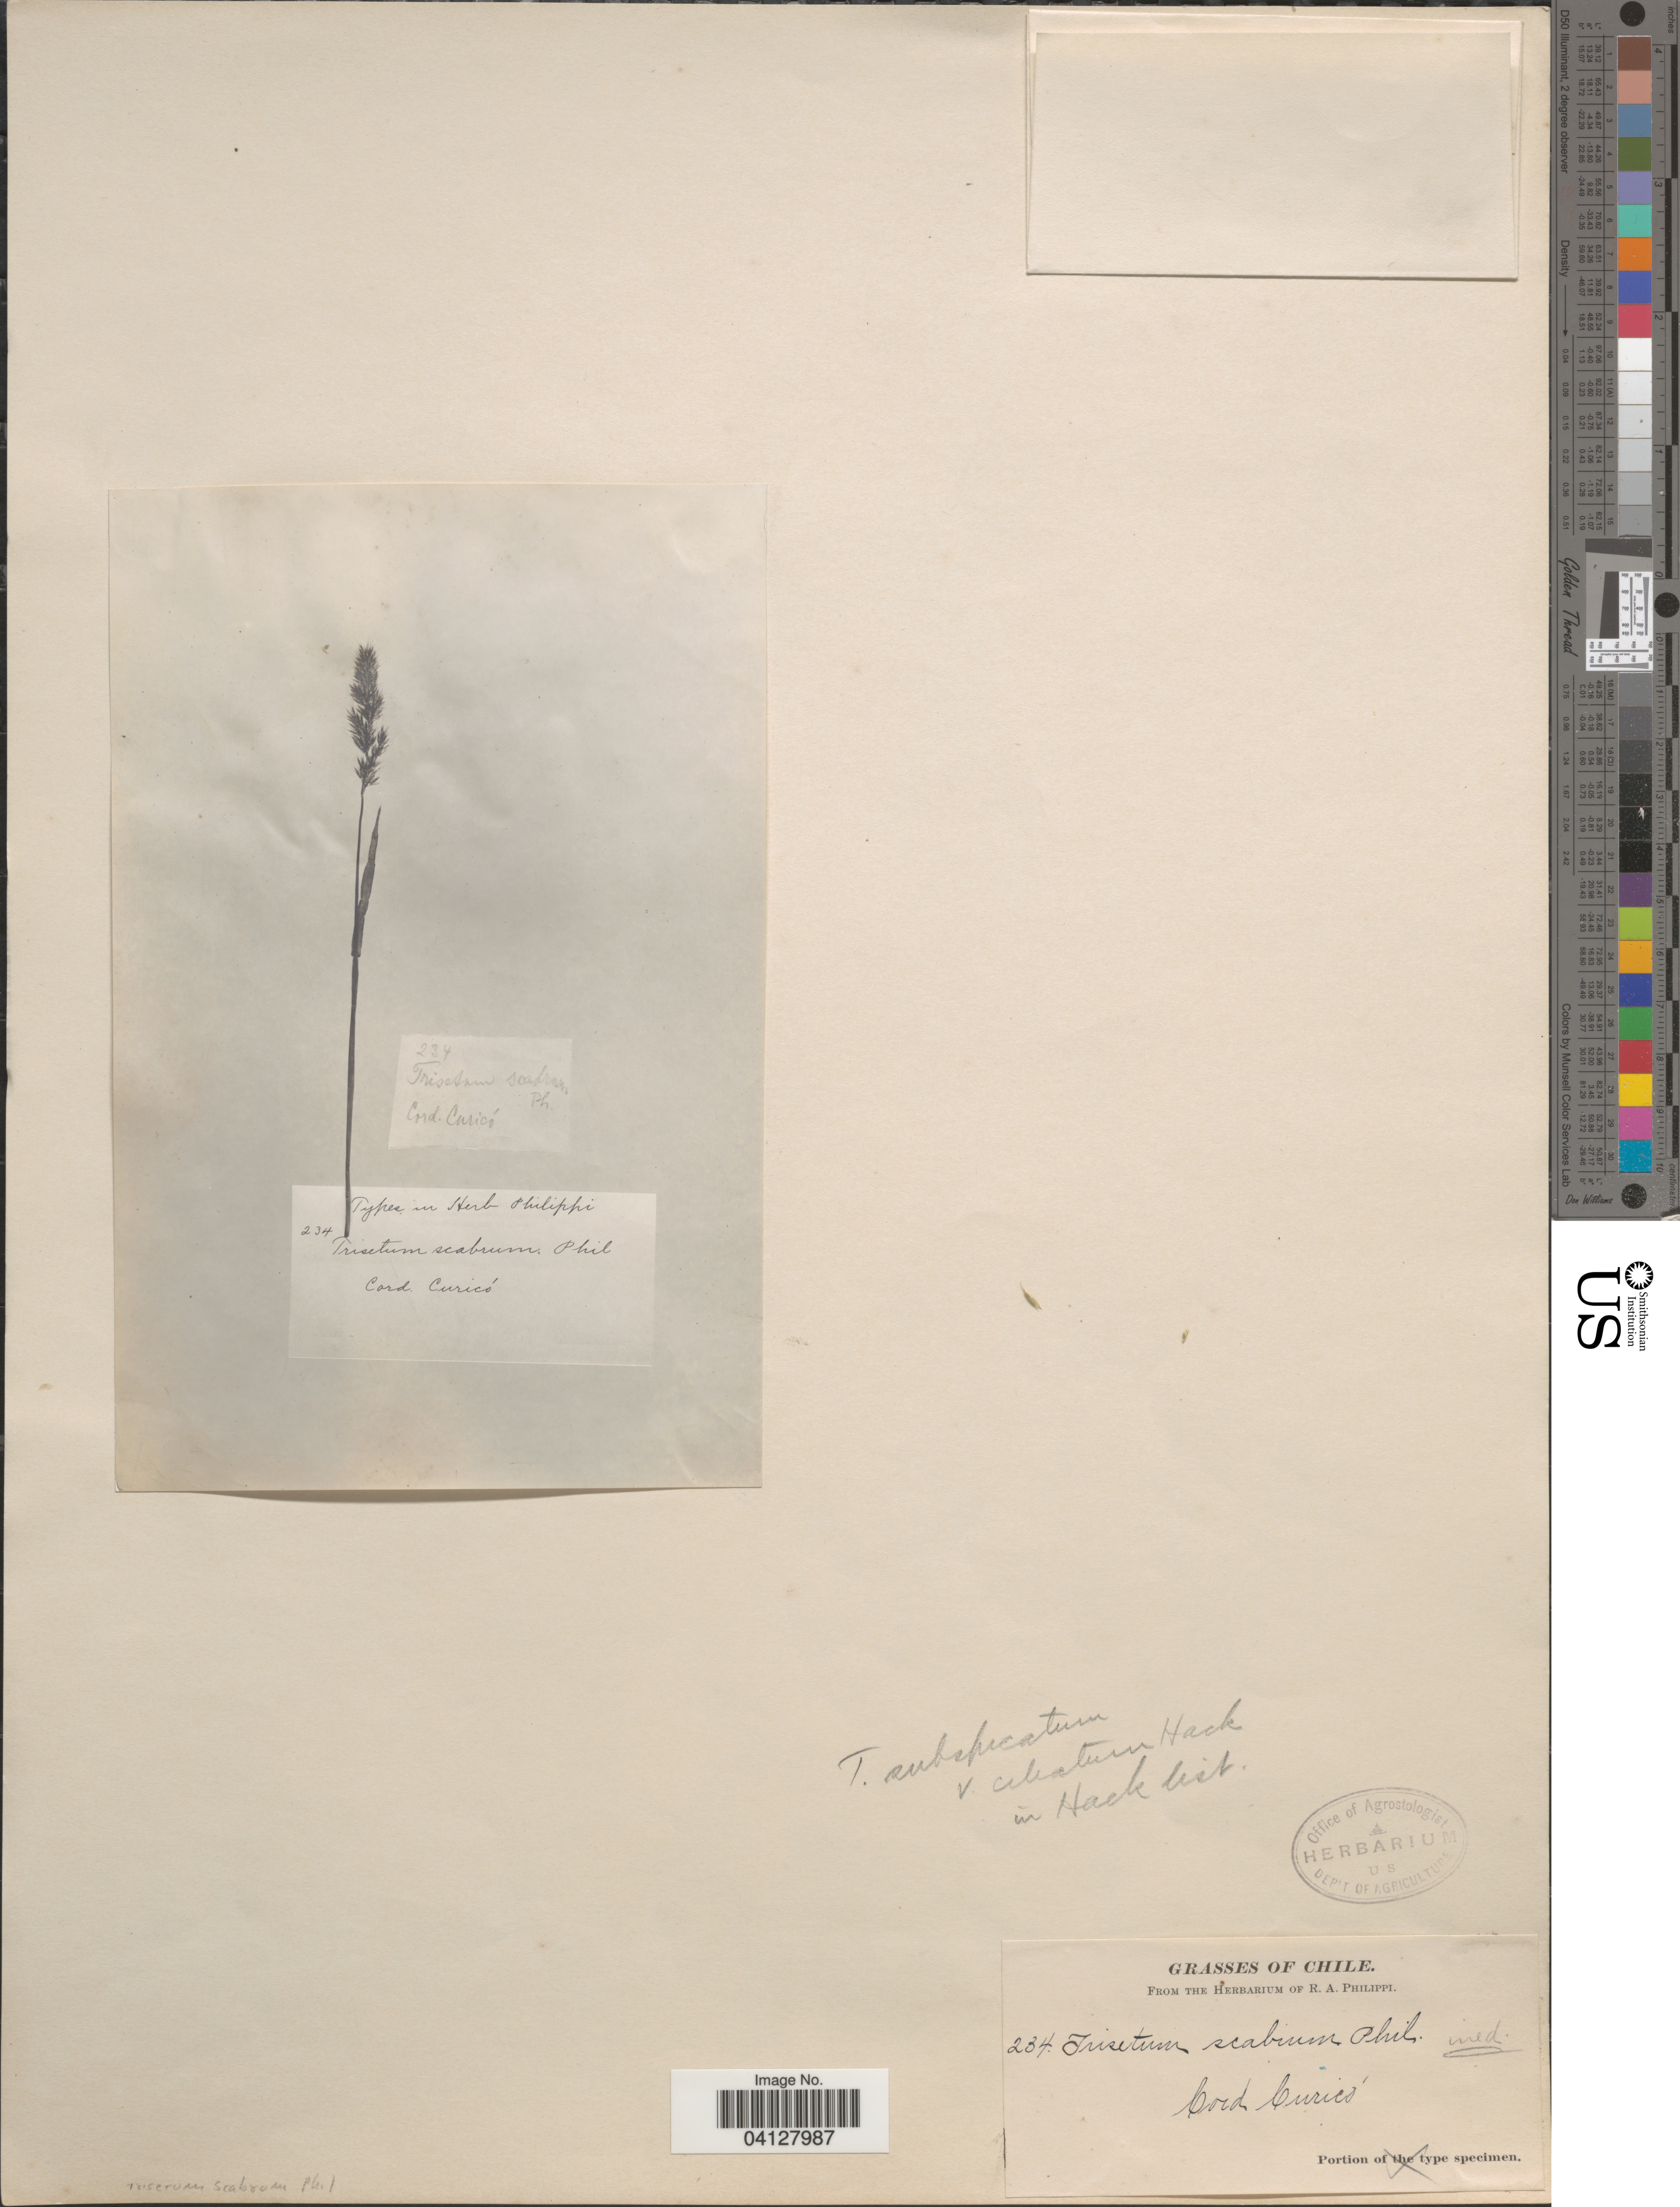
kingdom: Plantae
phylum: Tracheophyta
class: Liliopsida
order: Poales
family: Poaceae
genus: Trisetum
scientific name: Trisetum scabrum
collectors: ex. herb. R.A. Philippi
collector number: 234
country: Chile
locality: Cord Curicó.